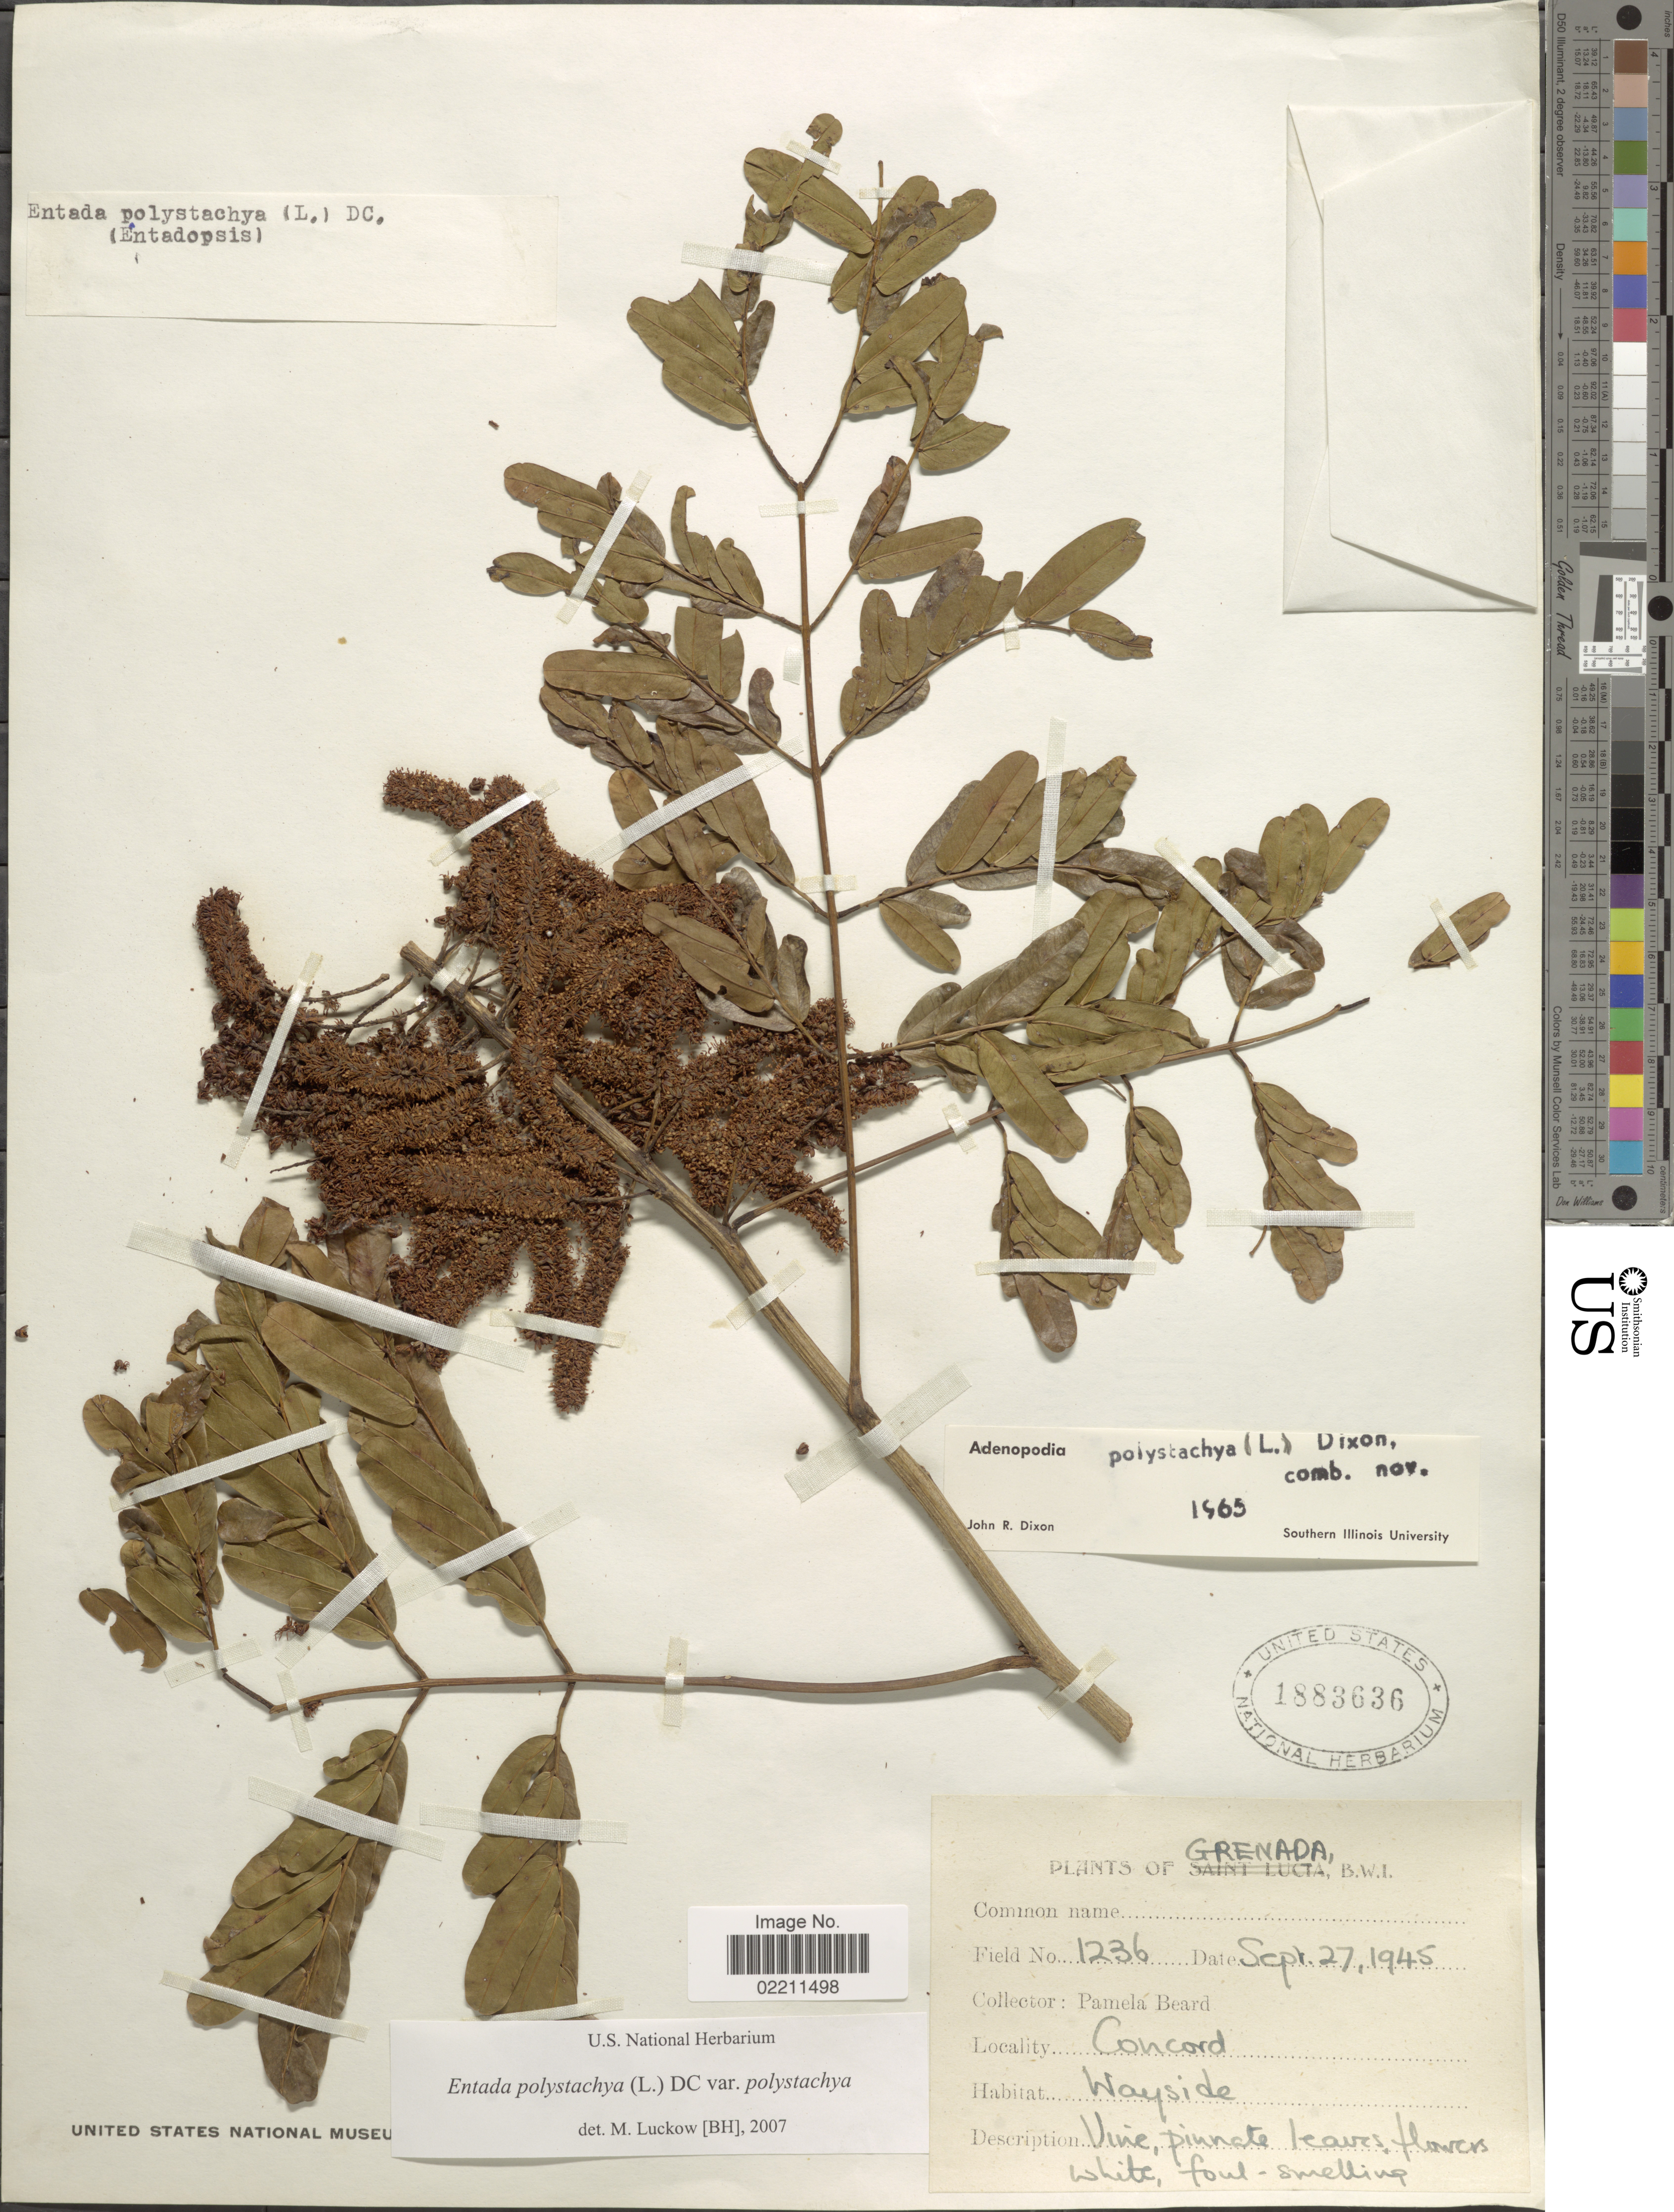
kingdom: Plantae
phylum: Tracheophyta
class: Magnoliopsida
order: Fabales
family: Fabaceae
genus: Entada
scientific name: Entada polystachya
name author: (L.) DC.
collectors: P. Beard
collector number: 1236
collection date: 1945-09-27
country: Grenada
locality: Grenada, B. W. I. Concord.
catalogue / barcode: US 1883636